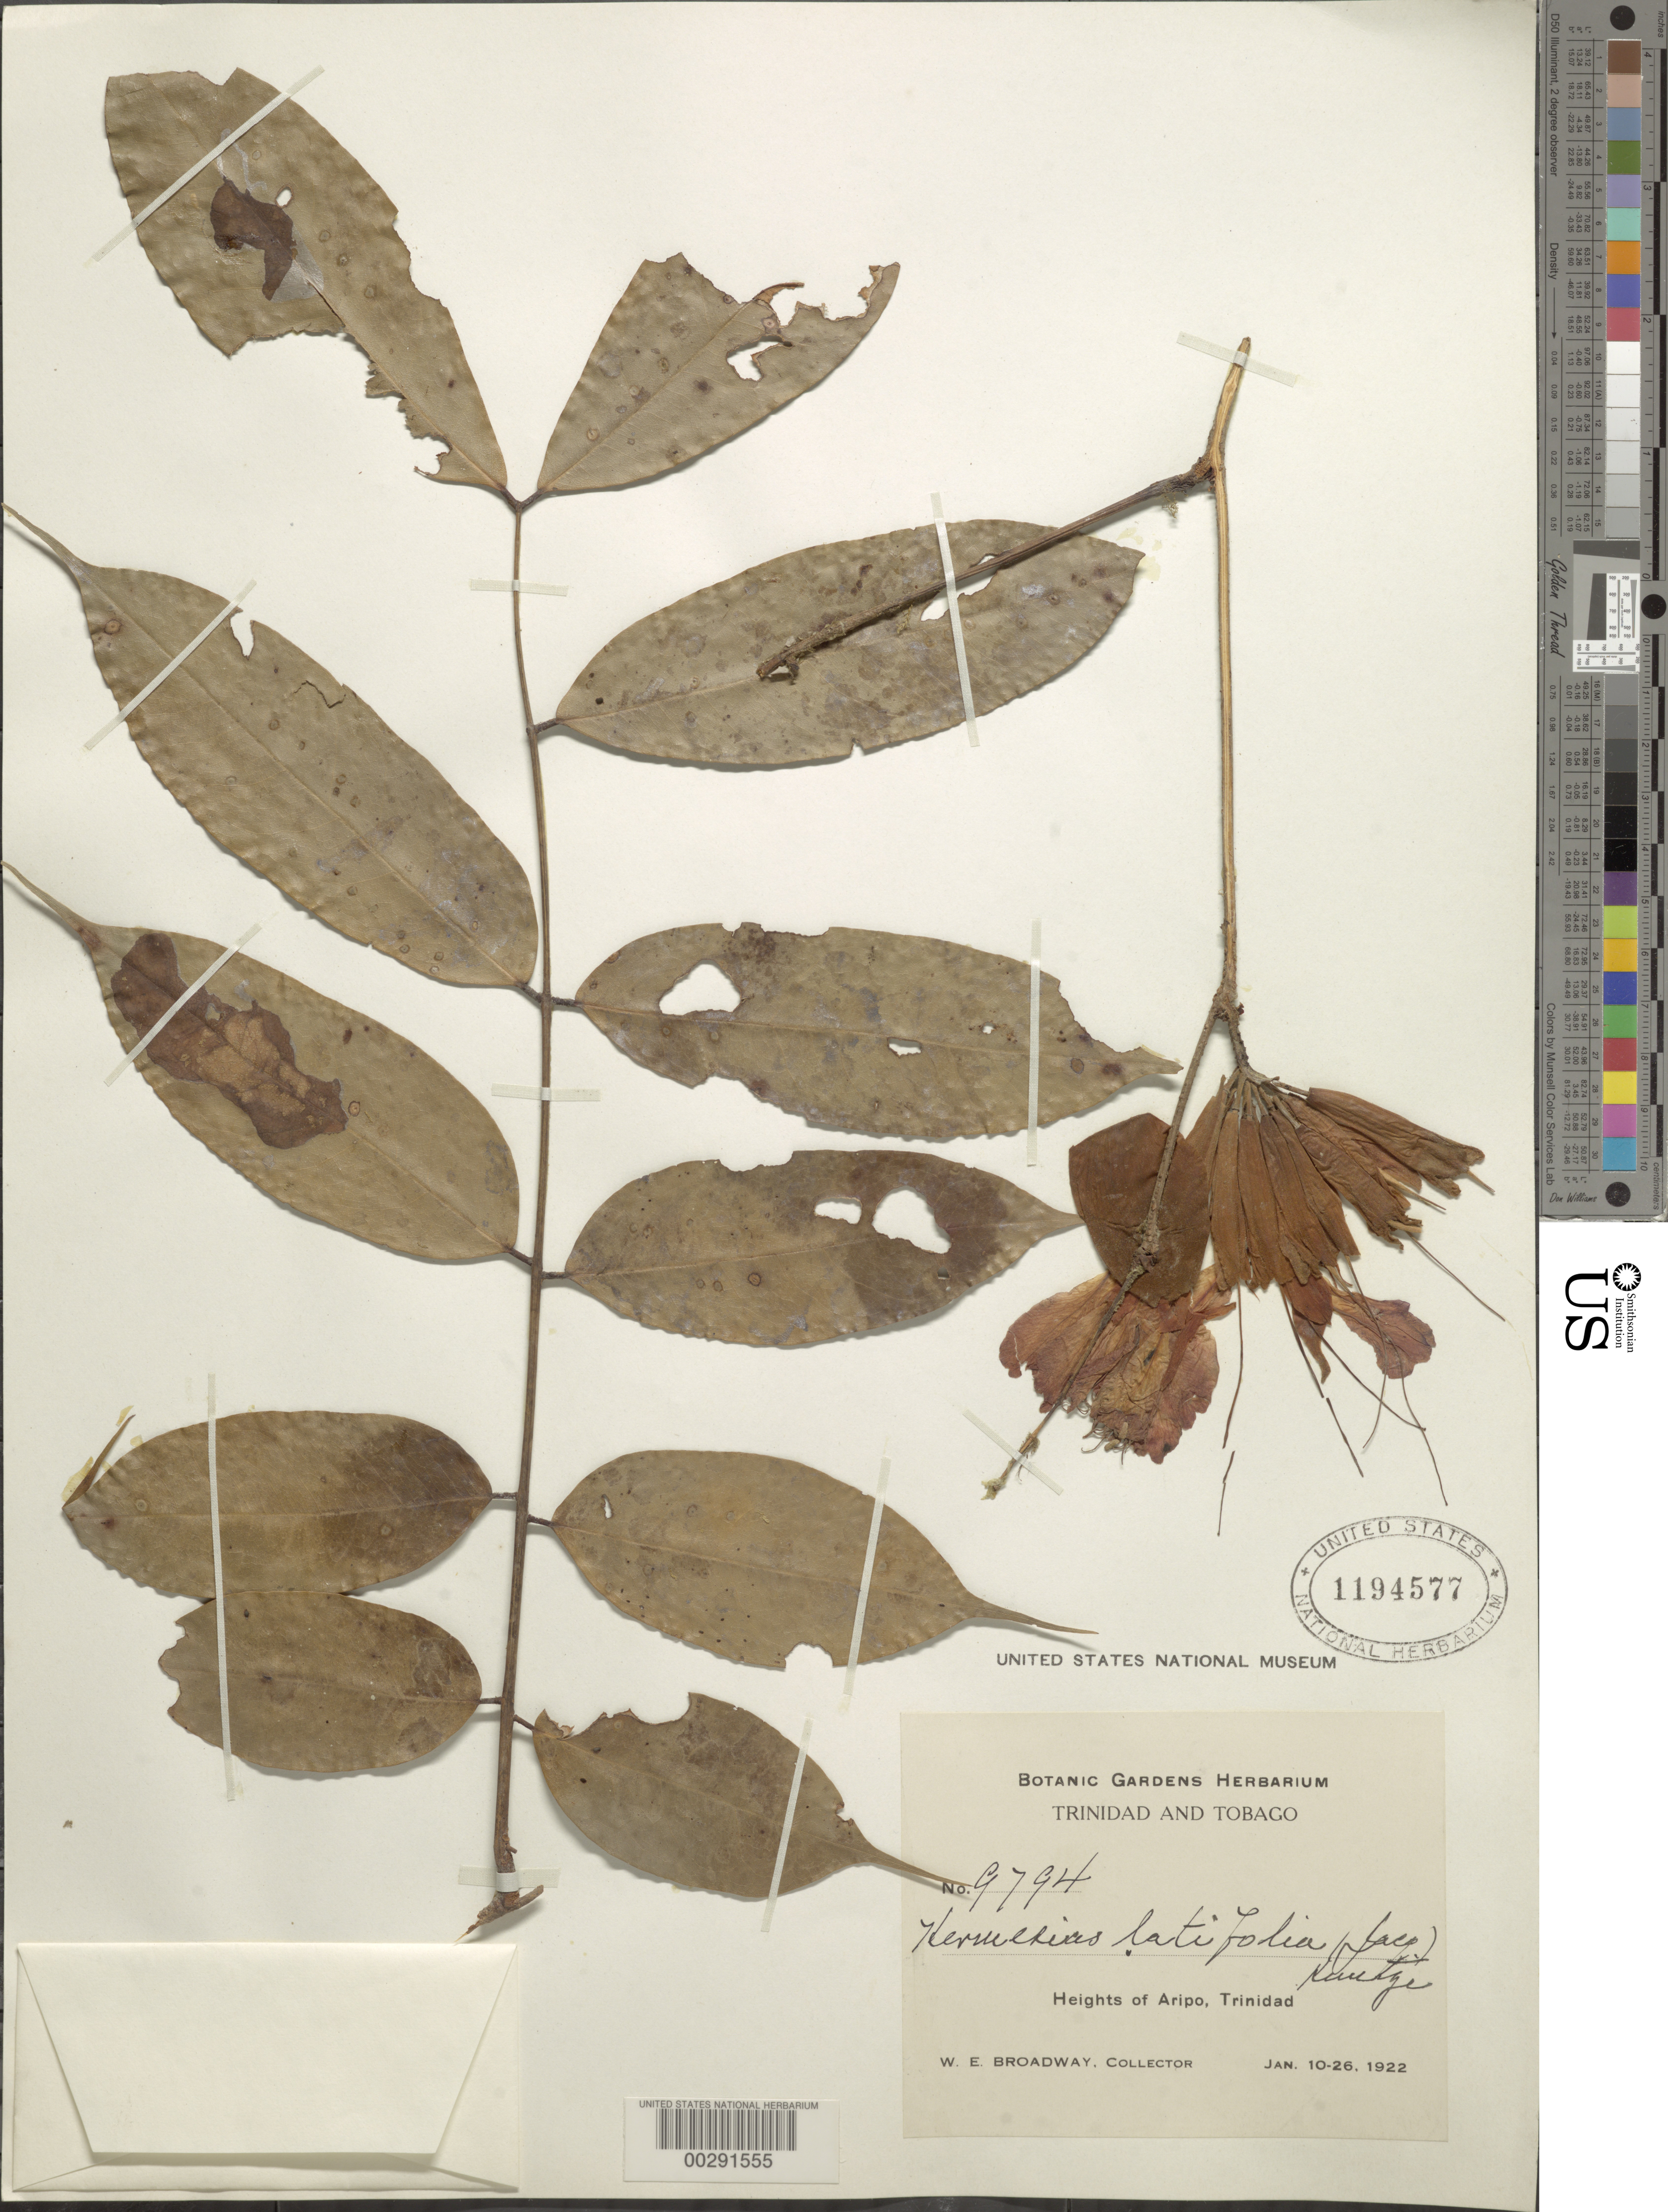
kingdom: Plantae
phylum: Tracheophyta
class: Magnoliopsida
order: Fabales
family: Fabaceae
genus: Brownea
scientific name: Brownea latifolia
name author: Jacq.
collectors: W. E. Broadway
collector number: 9794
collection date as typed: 10 Jan 1922 to 26 Jan 1922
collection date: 1922-01-10/1922-01-26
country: Trinidad and Tobago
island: Trinidad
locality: Heights of Aripo, Trinidad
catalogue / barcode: US 1194577